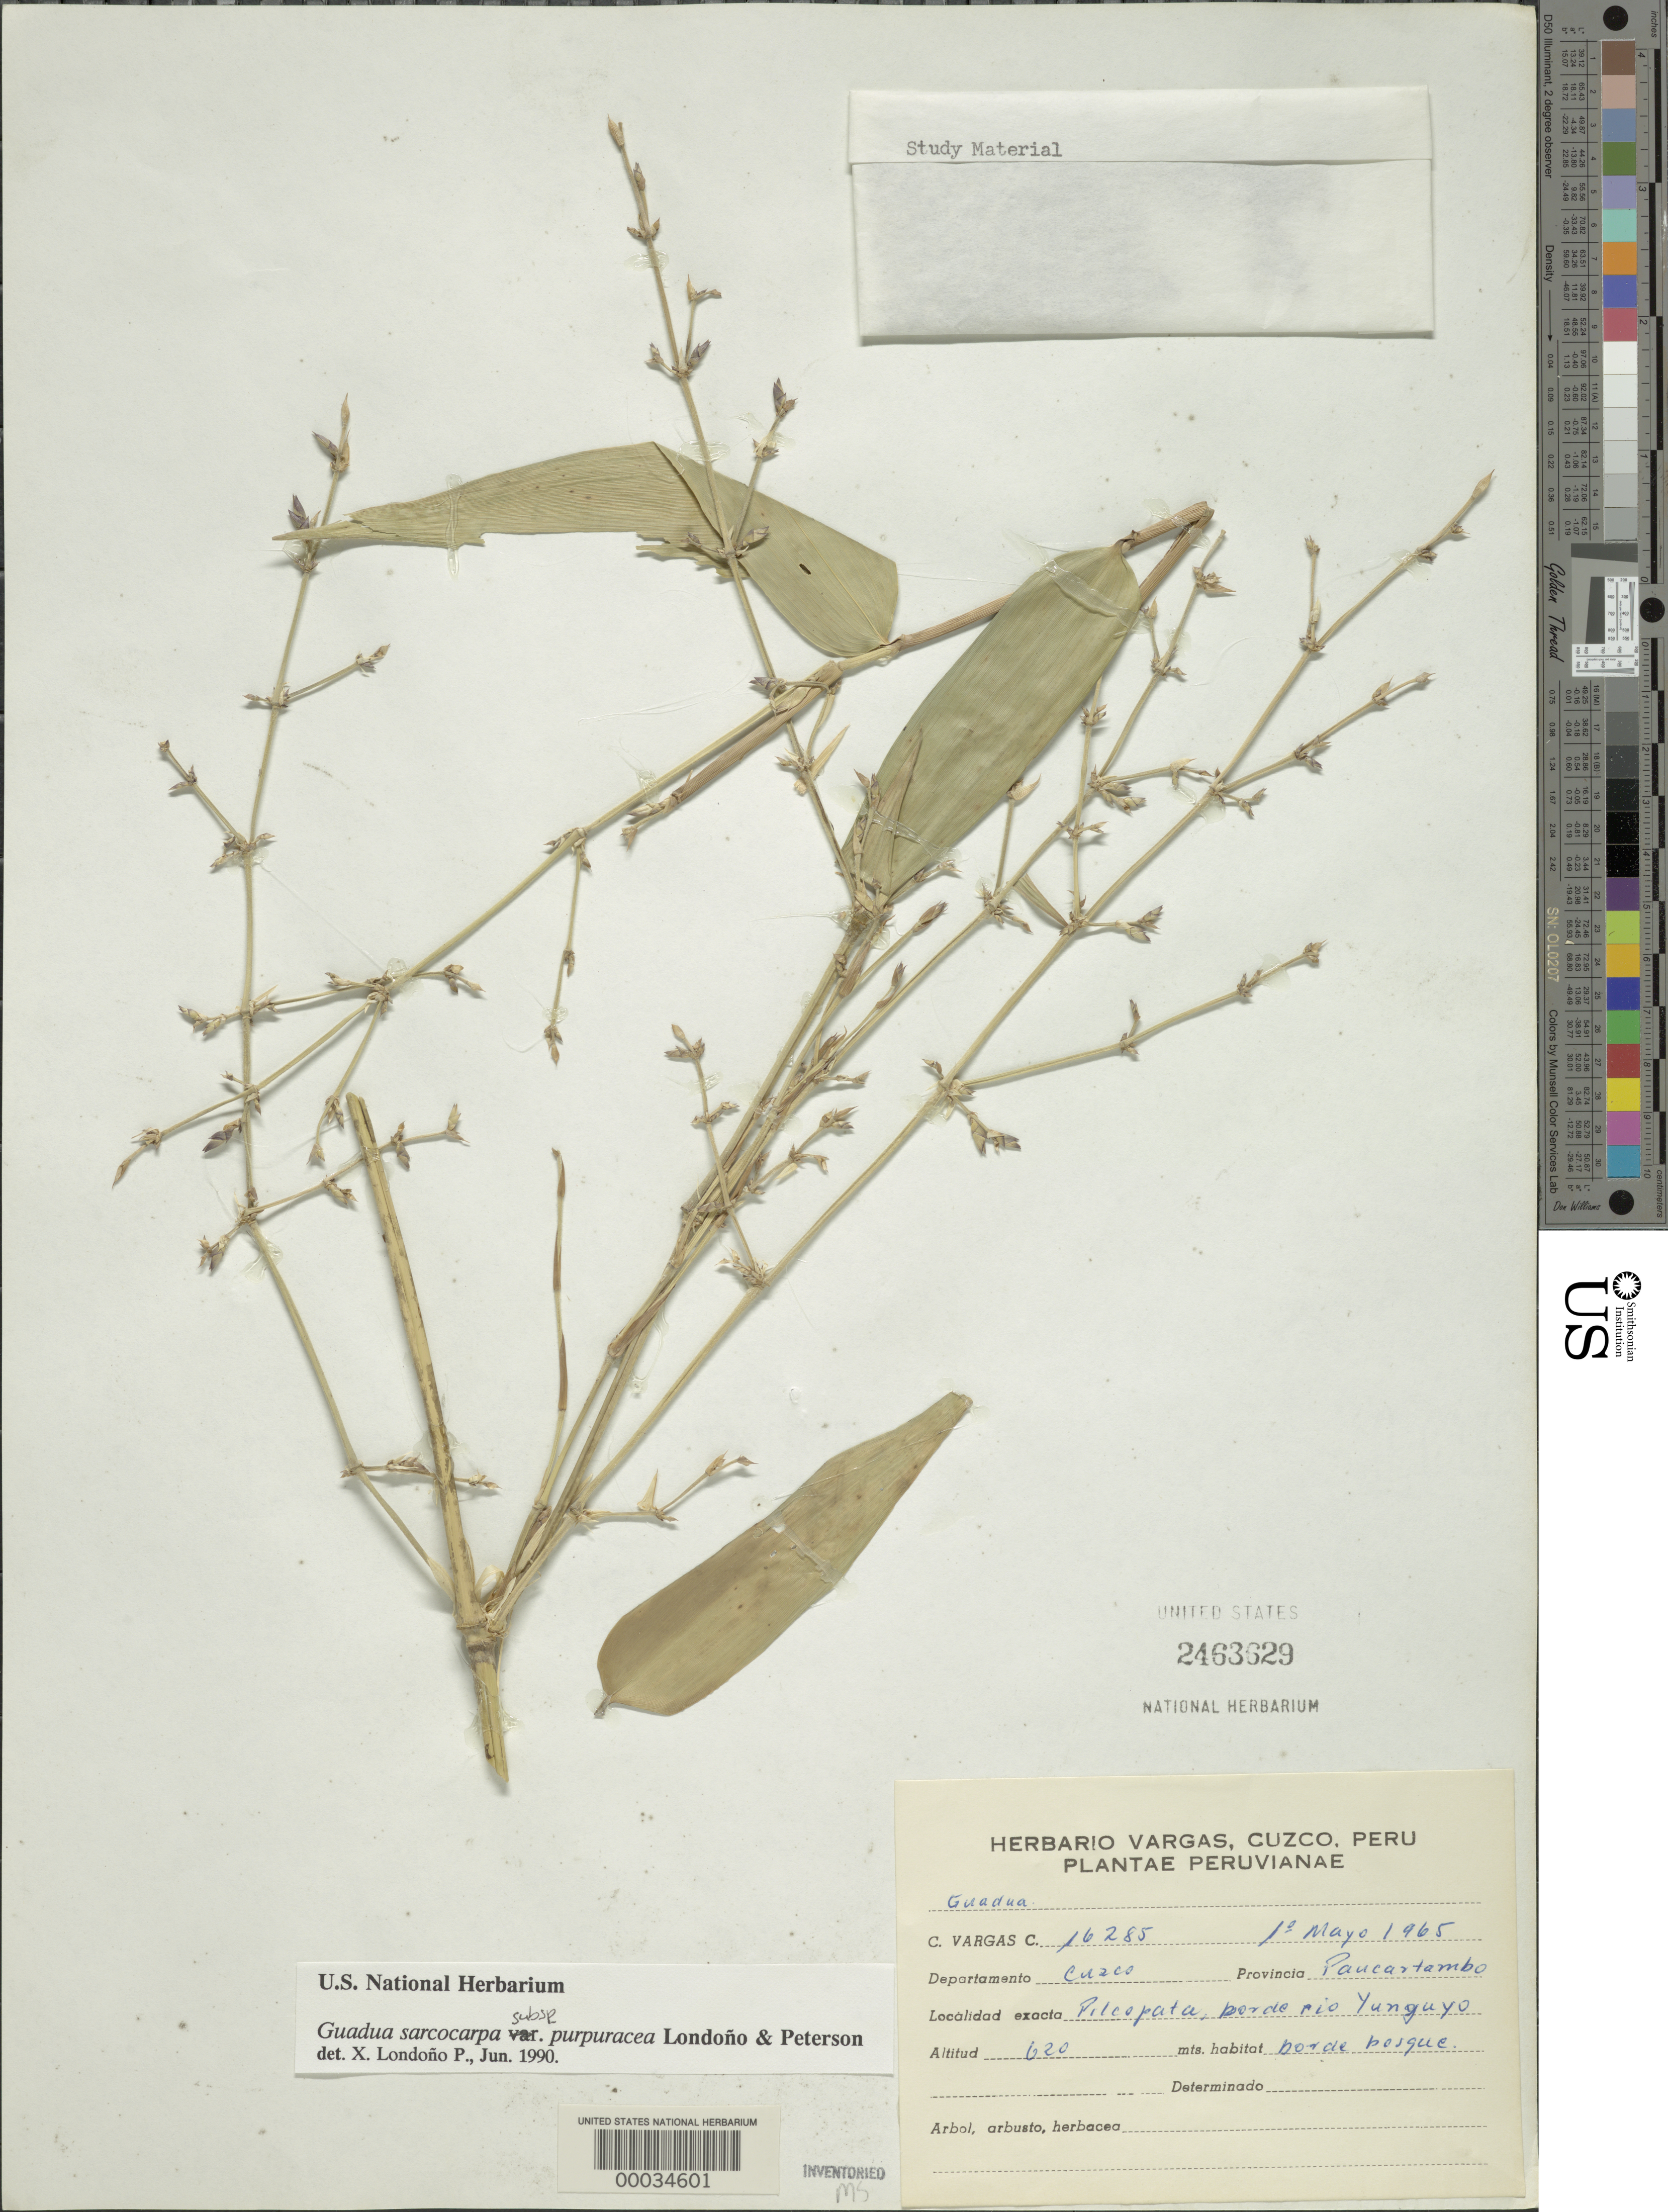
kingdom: Plantae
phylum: Tracheophyta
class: Liliopsida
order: Poales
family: Poaceae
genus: Guadua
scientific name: Guadua weberbaueri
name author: Pilg.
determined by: McMurchie, Elizabeth, (UNITED STATES)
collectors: C. Vargas Calderón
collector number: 16285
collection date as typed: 01 May 1965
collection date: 1965-05-01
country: Peru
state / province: Cusco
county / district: Paucartambo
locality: Pilcopata borde Río Yunguyo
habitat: Borde bosque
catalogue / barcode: US 2463629